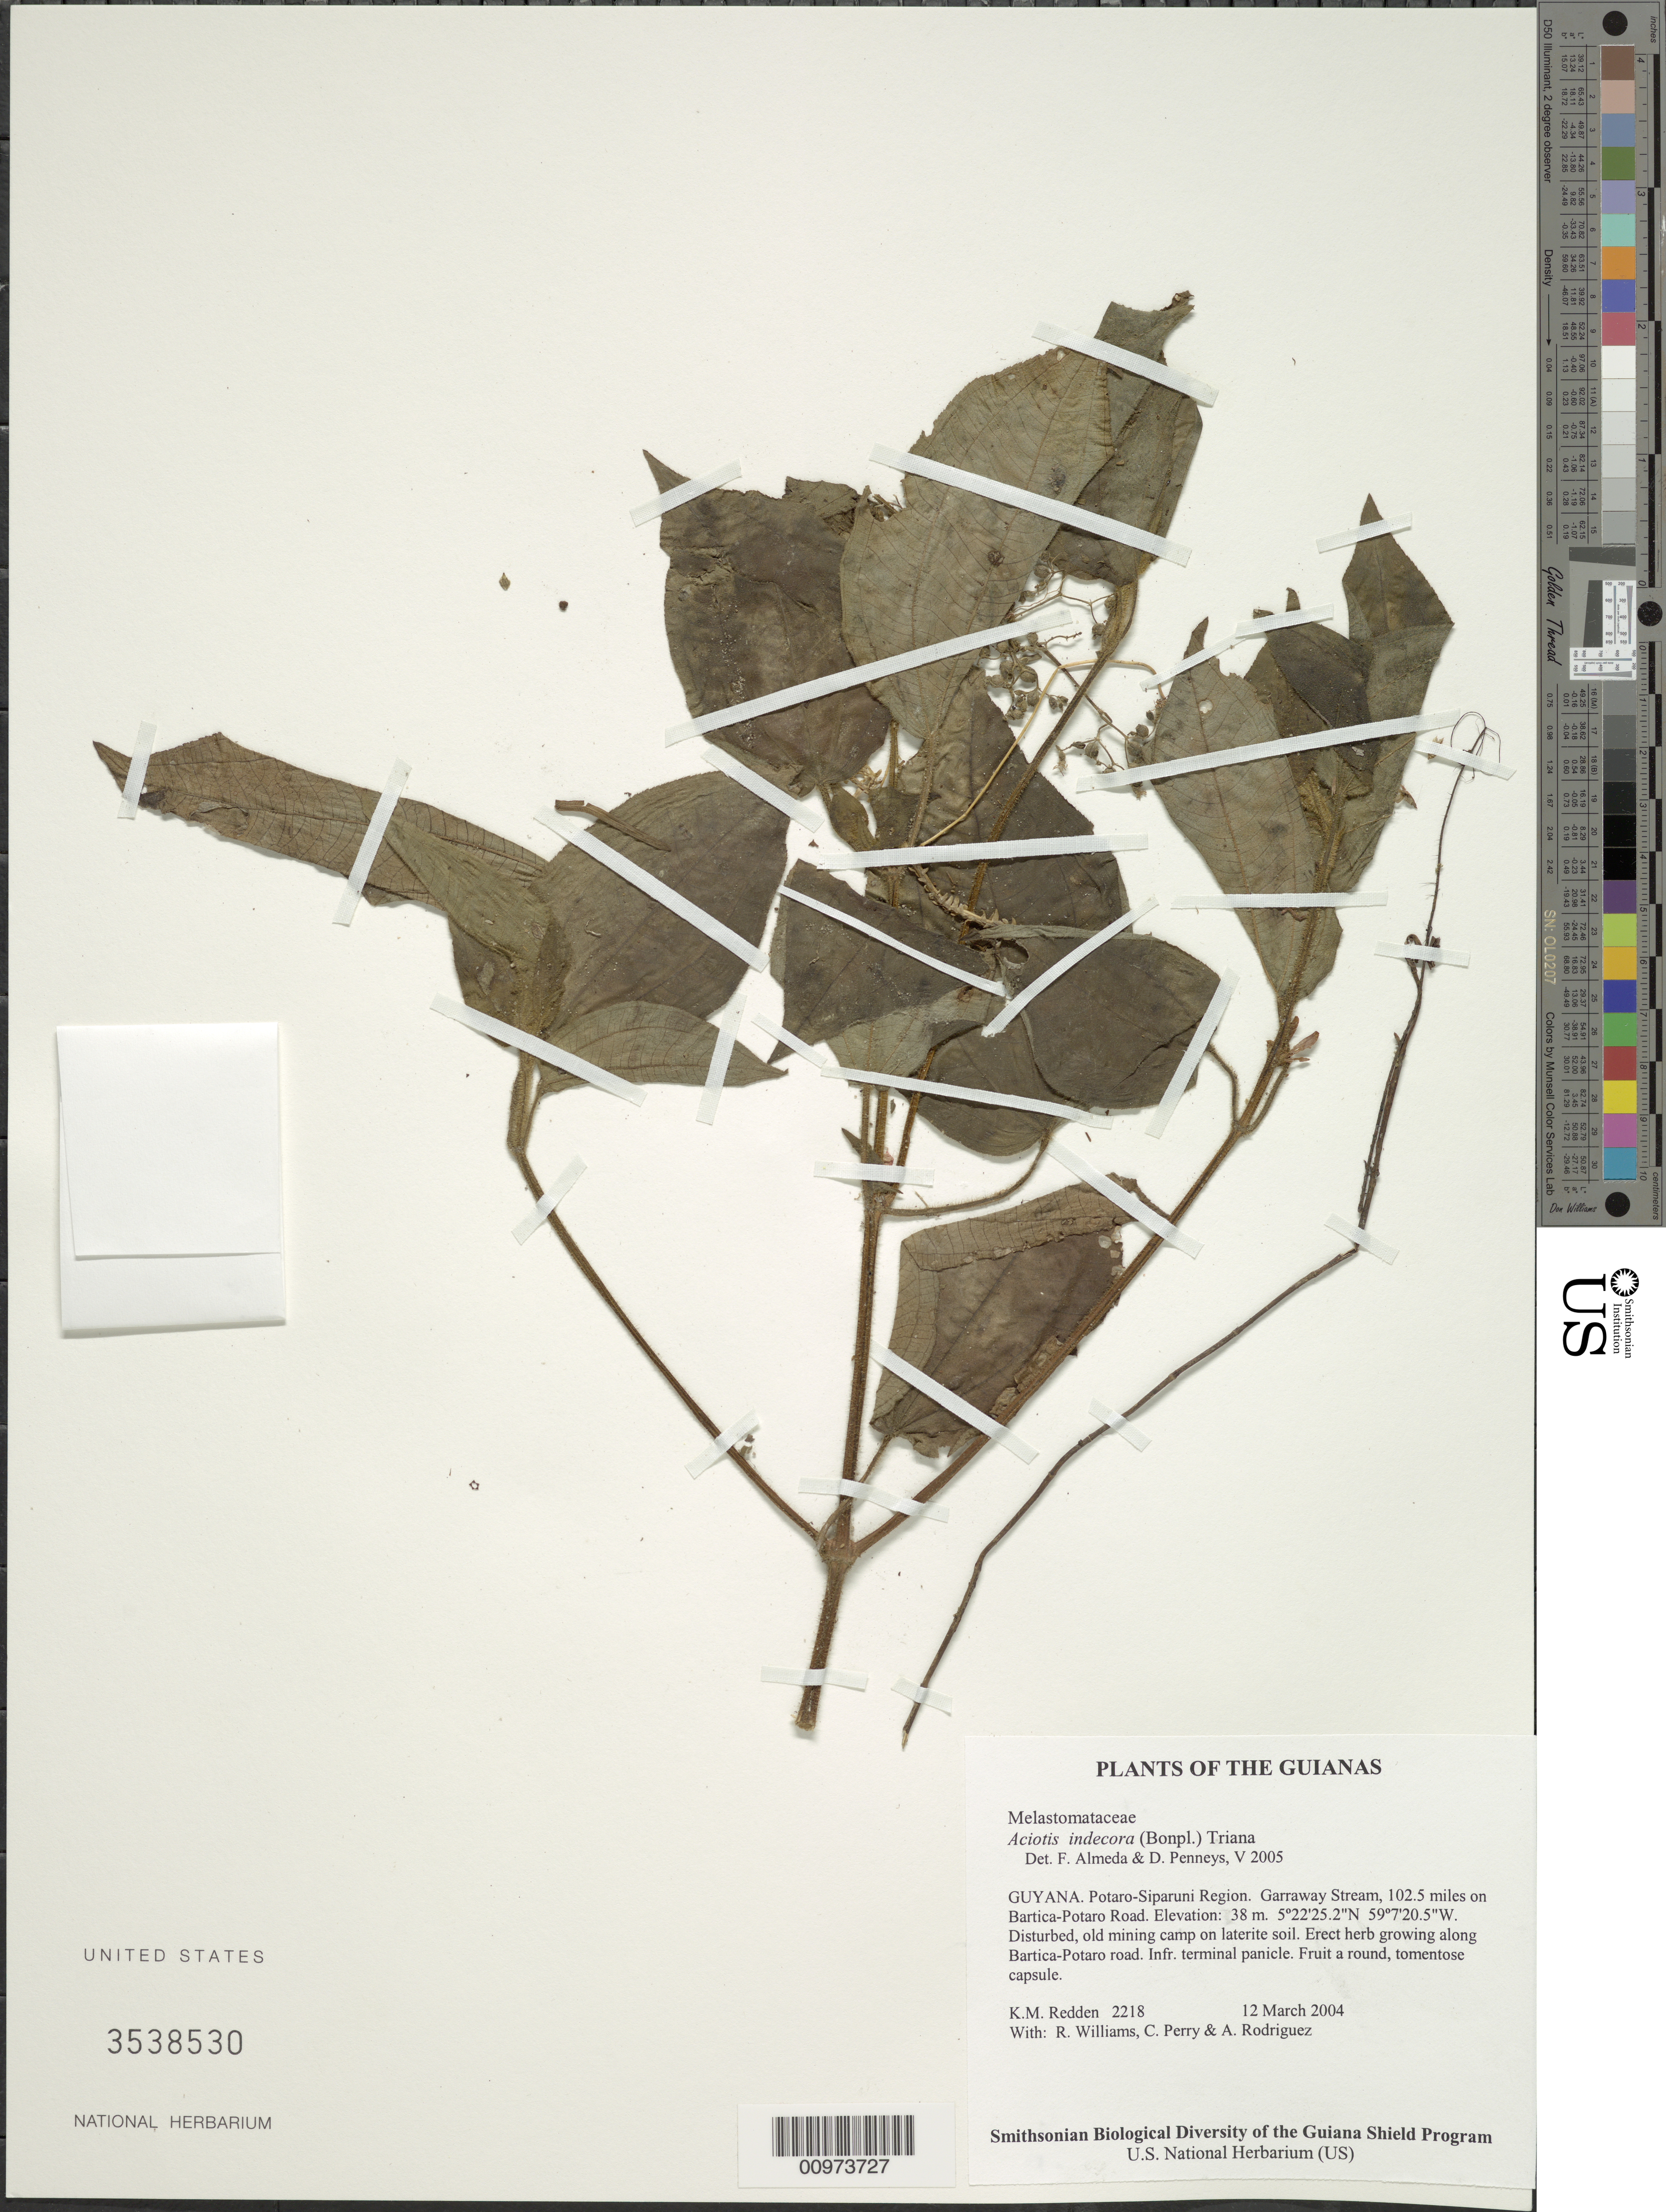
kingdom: Plantae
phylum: Tracheophyta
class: Magnoliopsida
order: Myrtales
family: Melastomataceae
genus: Aciotis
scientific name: Aciotis indecora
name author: (Bonpl.) Triana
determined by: Almeda, F.; Penneys, D. S.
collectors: K. M. Redden, R. Williams, C. Perry & A. Rodriguez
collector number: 2218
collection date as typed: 12 March 2004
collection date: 2004-03-12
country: Guyana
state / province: Potaro-Siparuni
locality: Garraway Stream, 102.5 miles on Bartica-Potaro Road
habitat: Disturbed, old mining camp on laterite soil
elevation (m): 38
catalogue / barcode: US 3538530